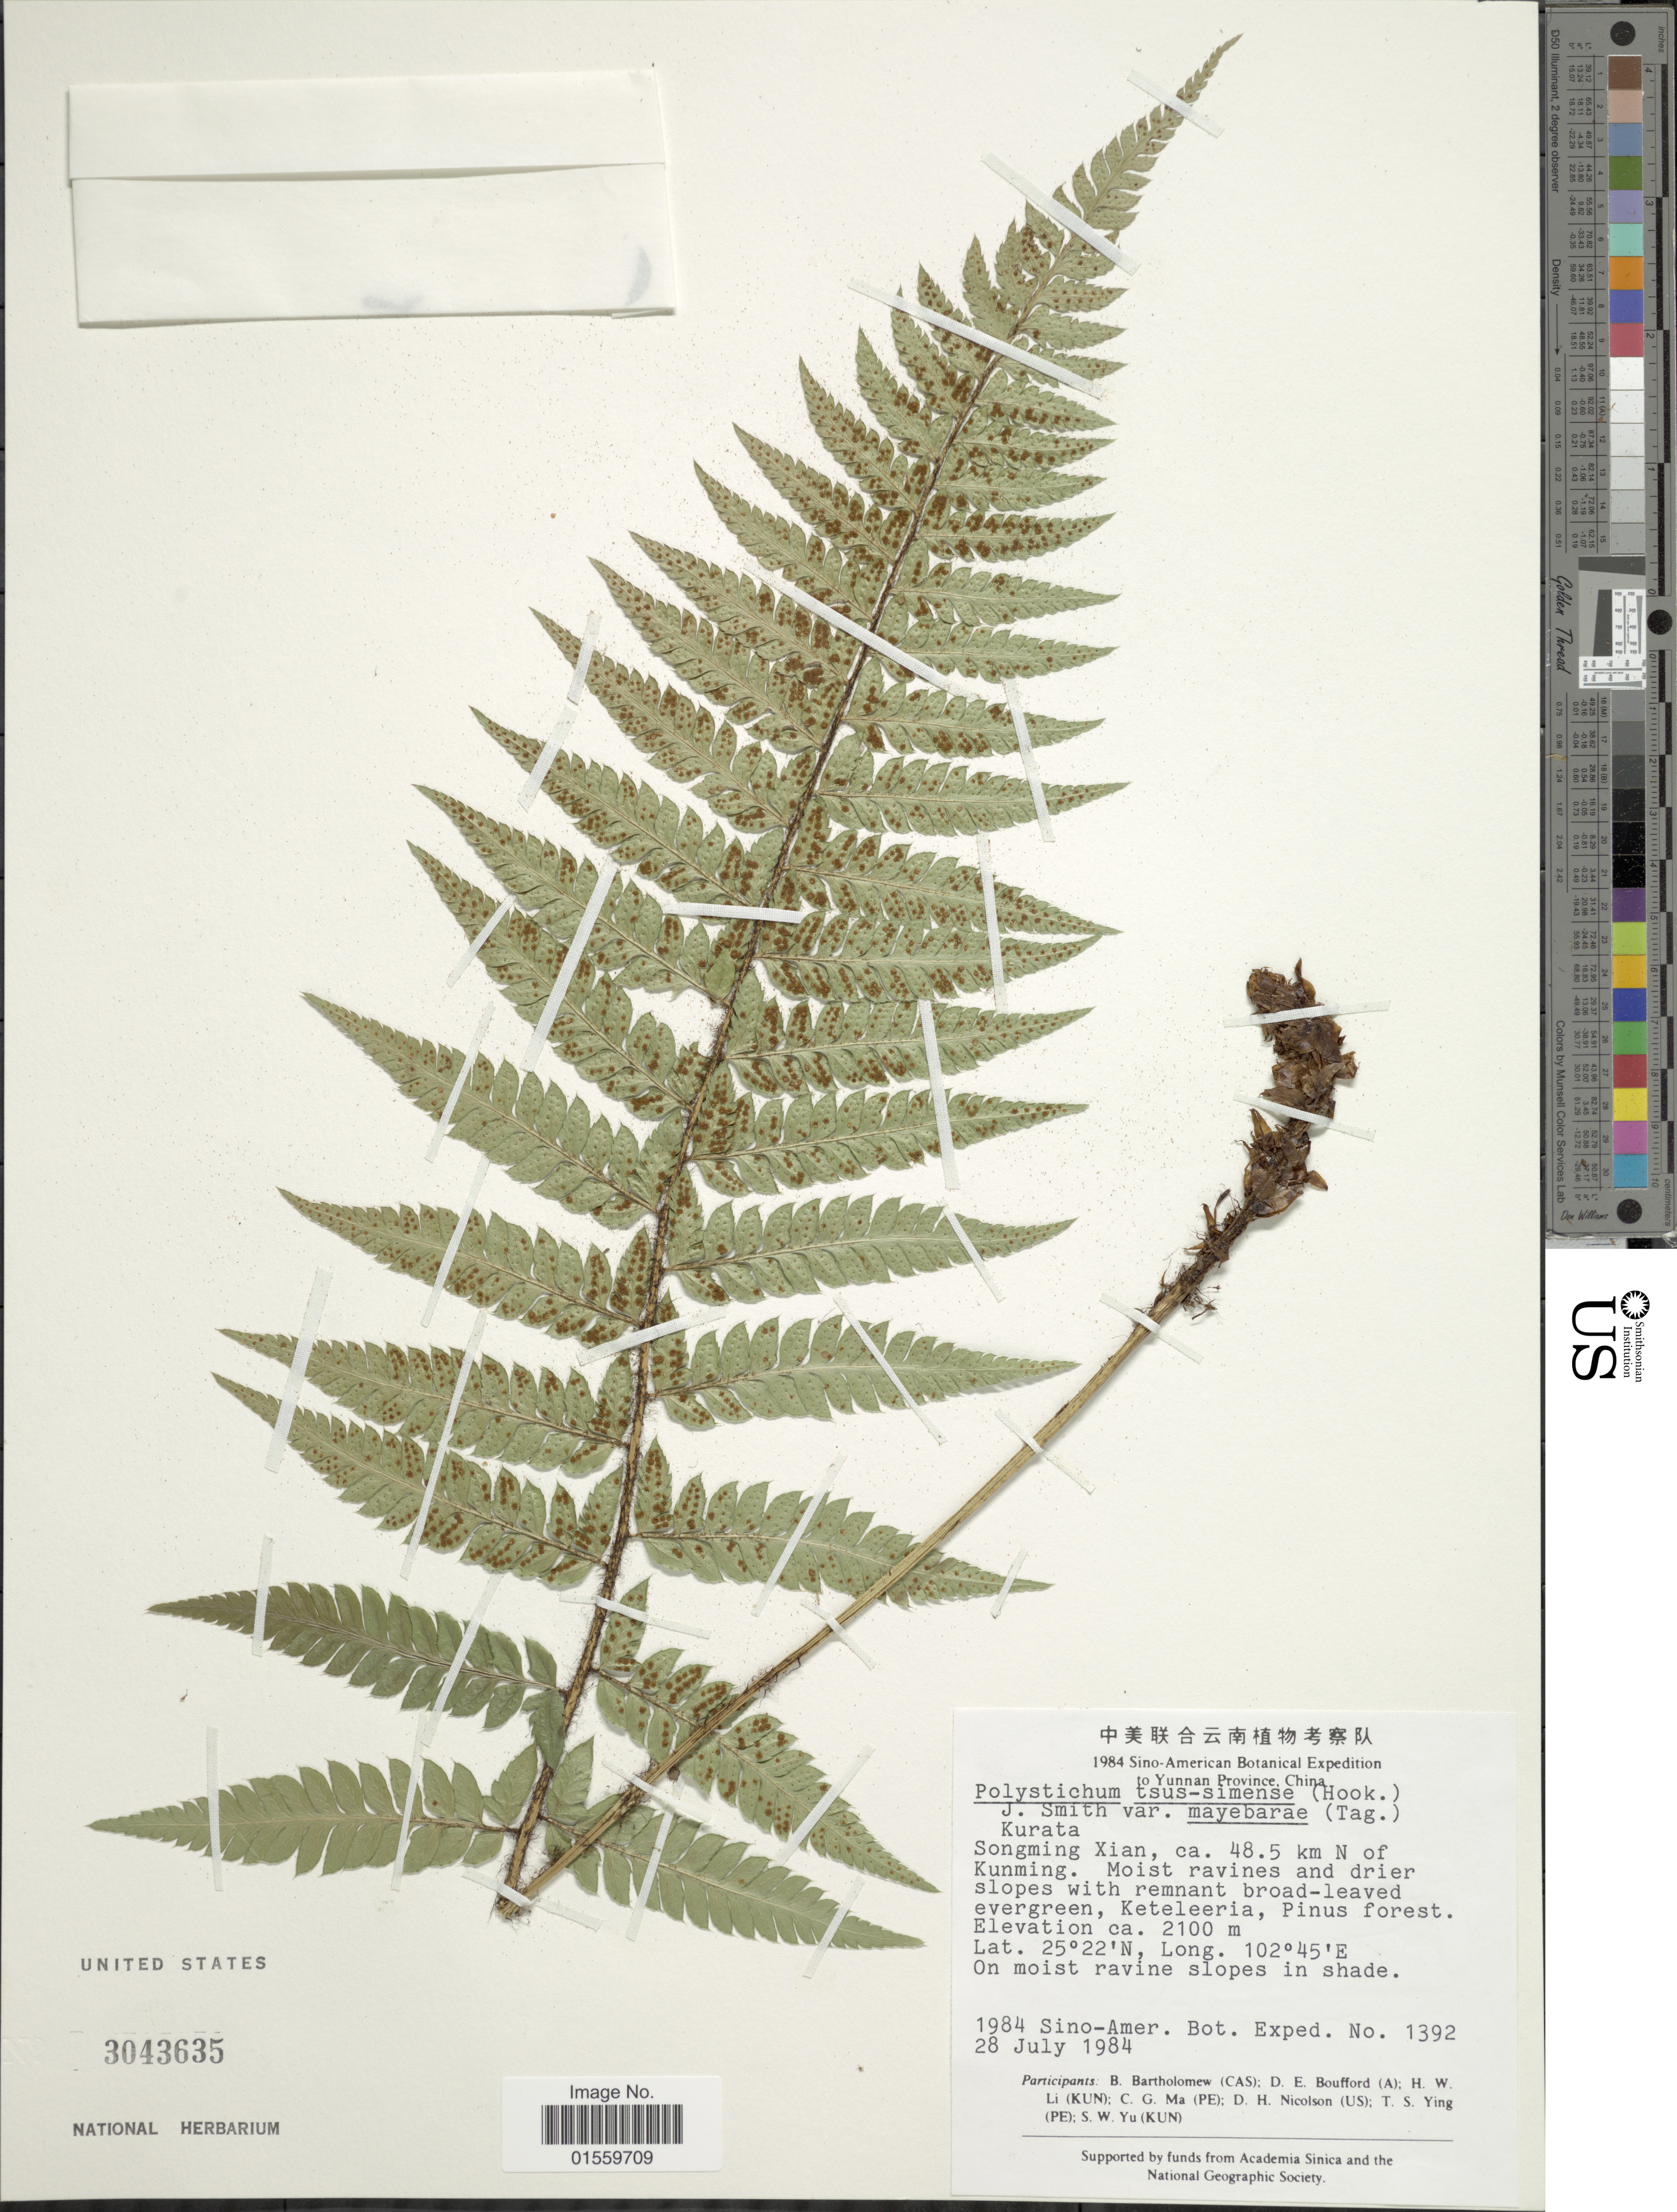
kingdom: Plantae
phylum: Tracheophyta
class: Polypodiopsida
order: Polypodiales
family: Dryopteridaceae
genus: Polystichum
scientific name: Polystichum tsus-simense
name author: (Hook.) J. Sm.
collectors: Sino-Amer. Bot. Exped. 1984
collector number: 1392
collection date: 1984-07-28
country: China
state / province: Yunnan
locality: Yunnan Province, China, Kurata, Songming Xian, ca. 48.5 km N of Kunming. Moist ravines and drier slopes with remnant broad-leaved evergreen, Keteleeria, Pinus forest.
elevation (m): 2100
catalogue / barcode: US 3043635